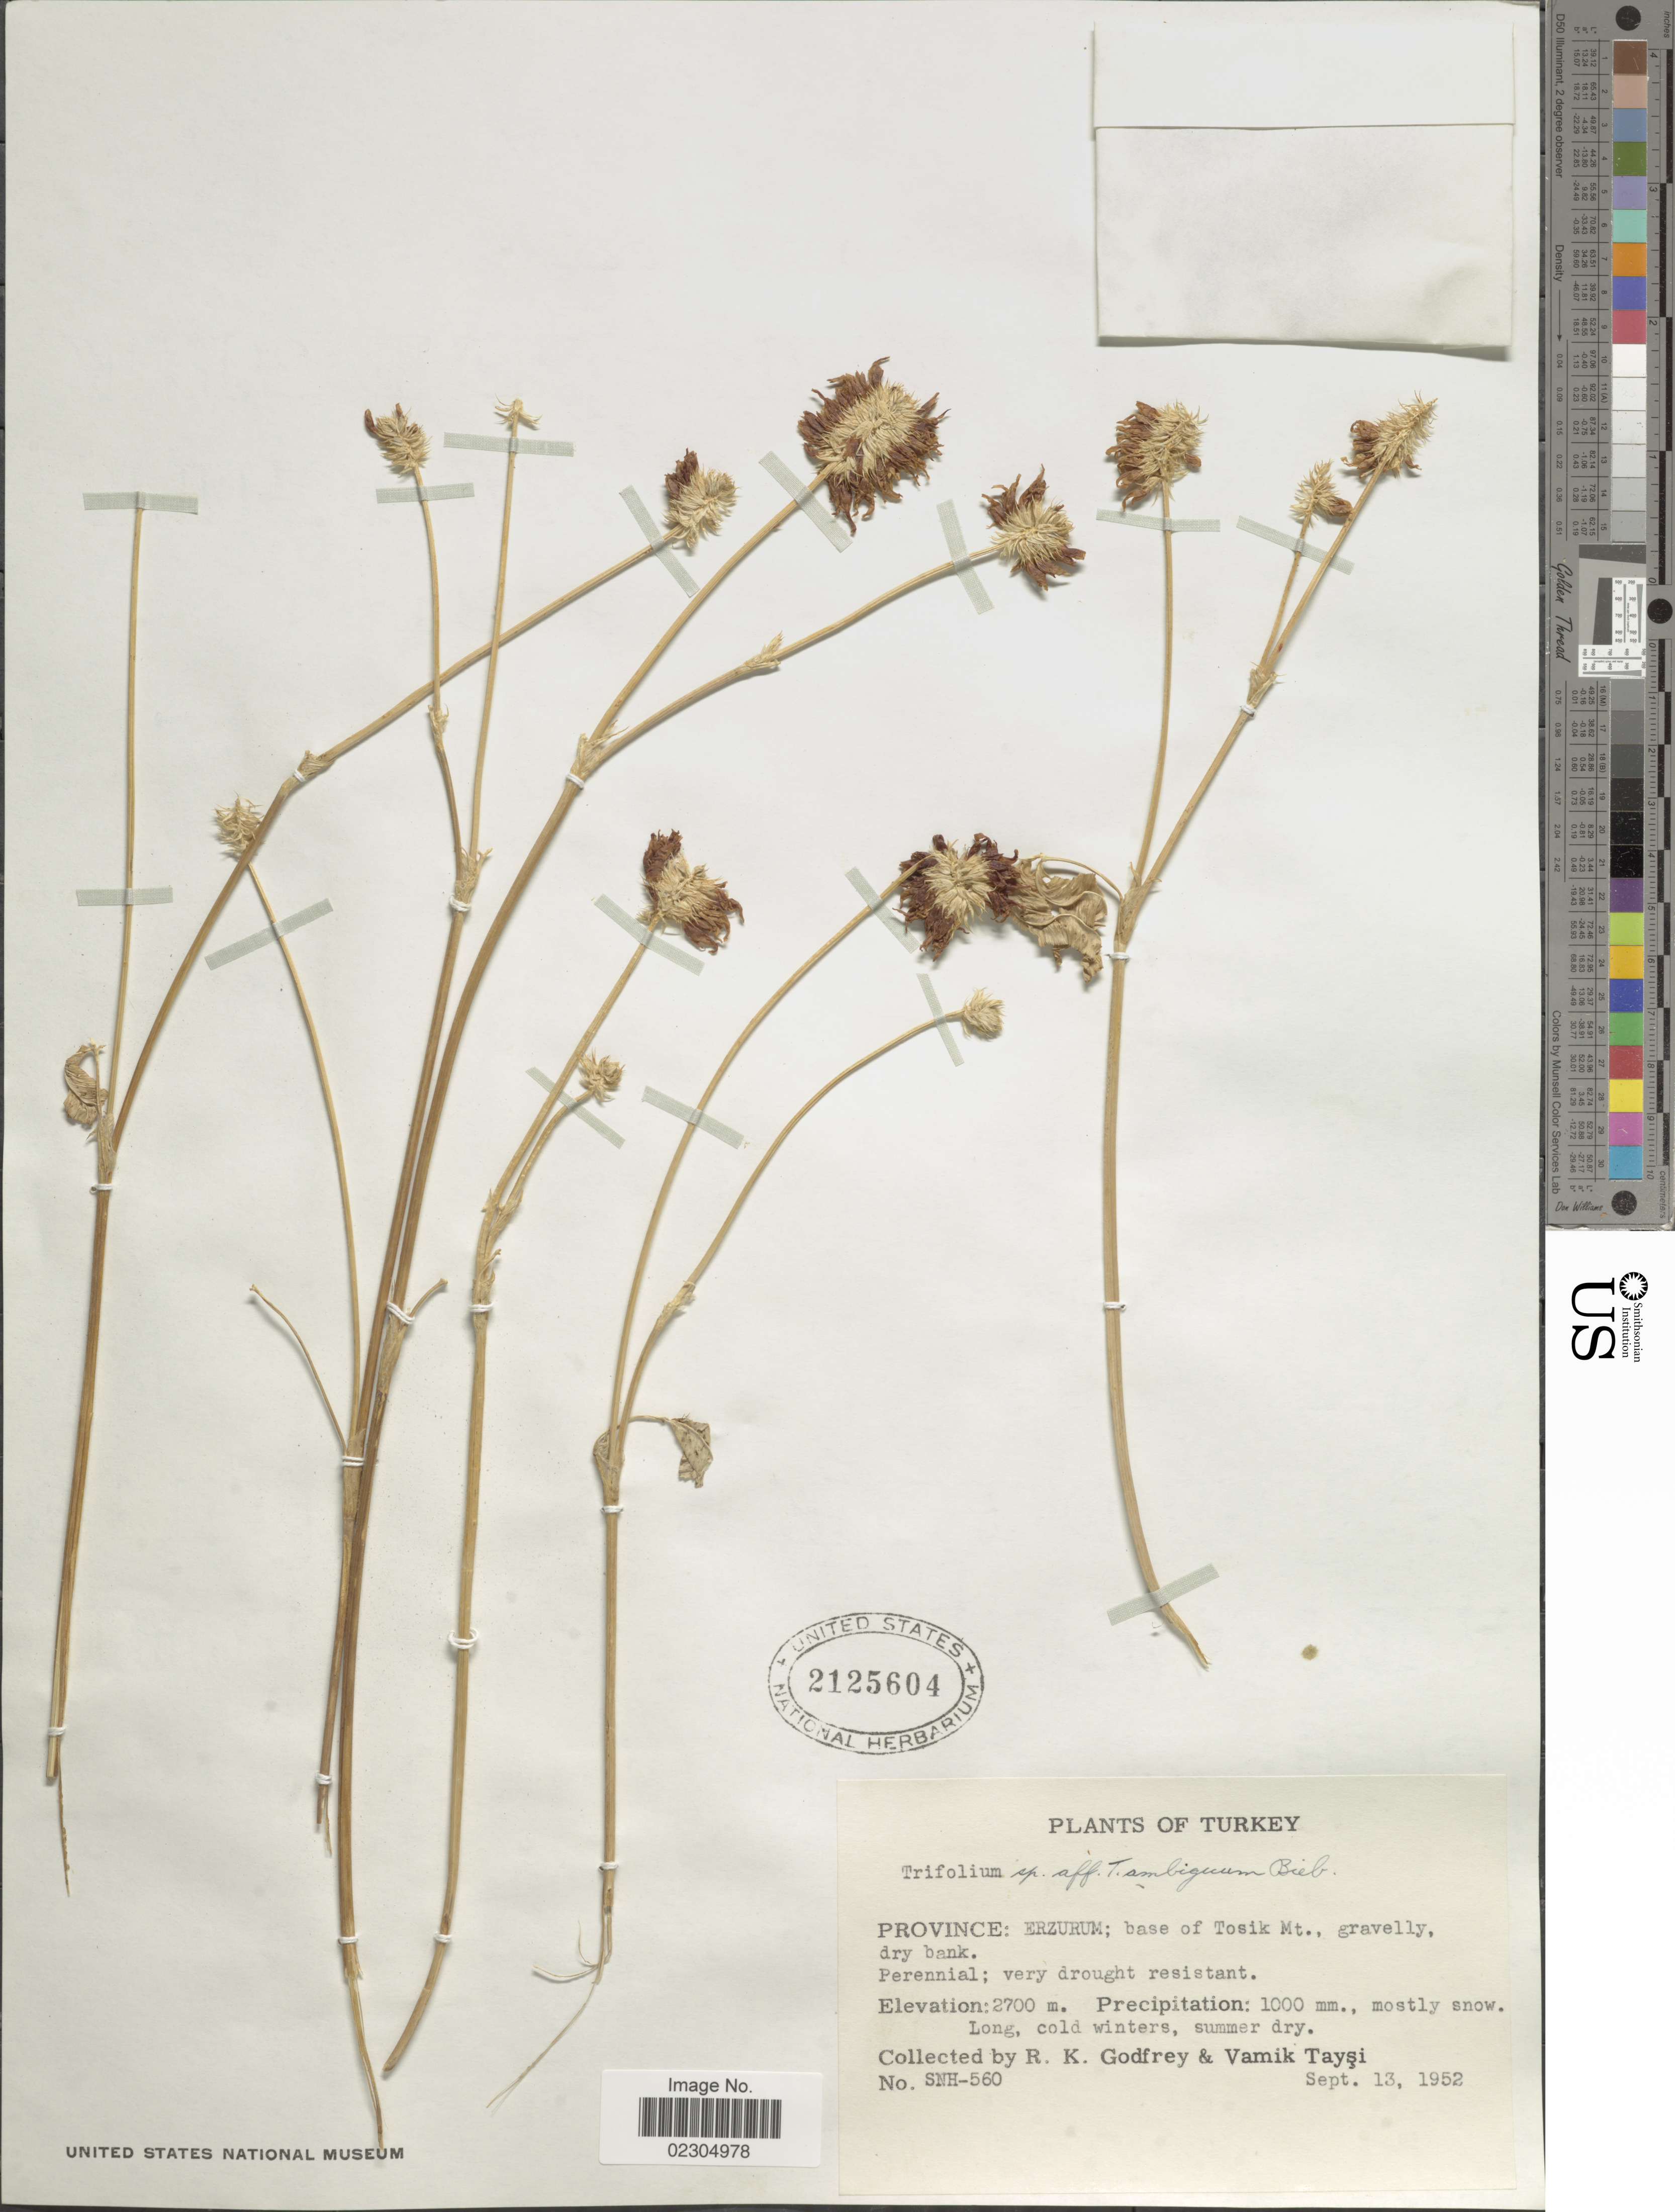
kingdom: Plantae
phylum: Tracheophyta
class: Magnoliopsida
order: Fabales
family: Fabaceae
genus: Trifolium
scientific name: Trifolium ambiguum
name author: M. Bieb.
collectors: R. K. Godfrey & V. Taysi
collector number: SNH-560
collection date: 1952-09-13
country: Turkey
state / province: Erzurum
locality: Base of Tosik Mt., gravelly dry bank.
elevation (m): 2700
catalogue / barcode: US 2125604